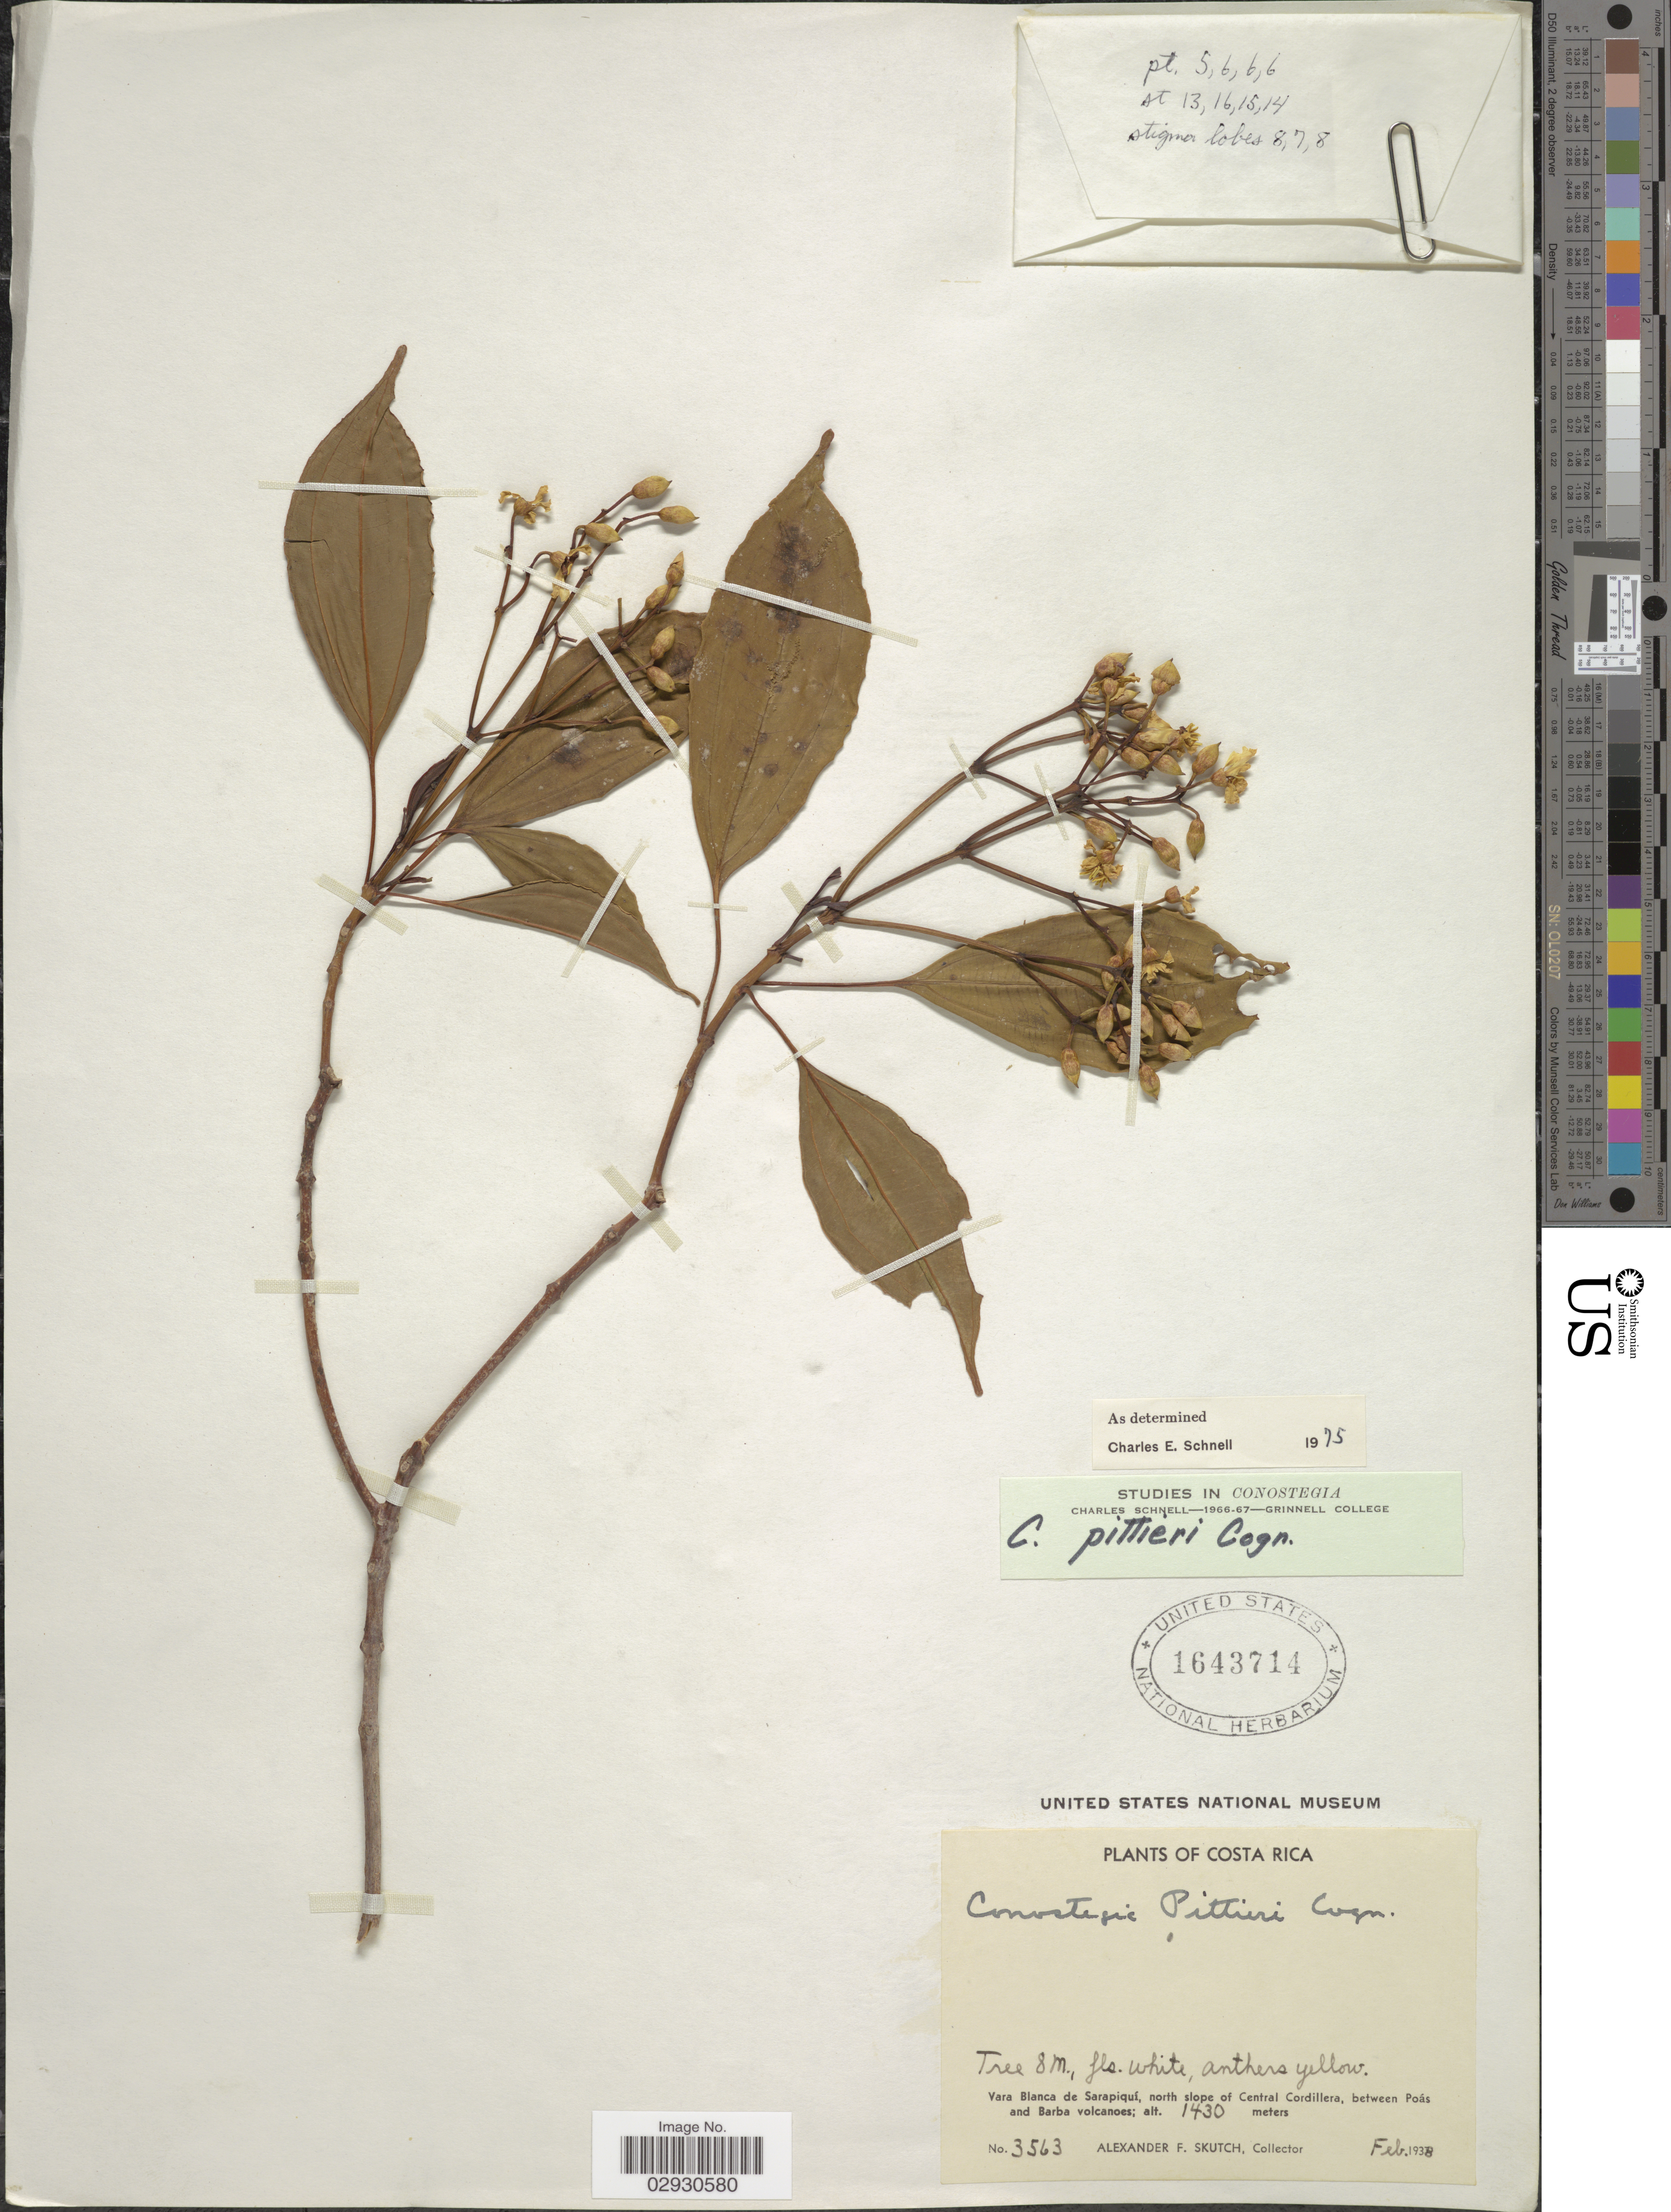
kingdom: Plantae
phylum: Tracheophyta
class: Magnoliopsida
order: Myrtales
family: Melastomataceae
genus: Conostegia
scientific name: Conostegia pittieri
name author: Cogn.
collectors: A. F. Skutch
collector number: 3563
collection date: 1938-02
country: Costa Rica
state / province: Heredia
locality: Vara Blanca de Sarapiquí, north slope of Central Cordillera, between Poás and Barba volcanoes.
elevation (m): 1430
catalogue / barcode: US 1643714